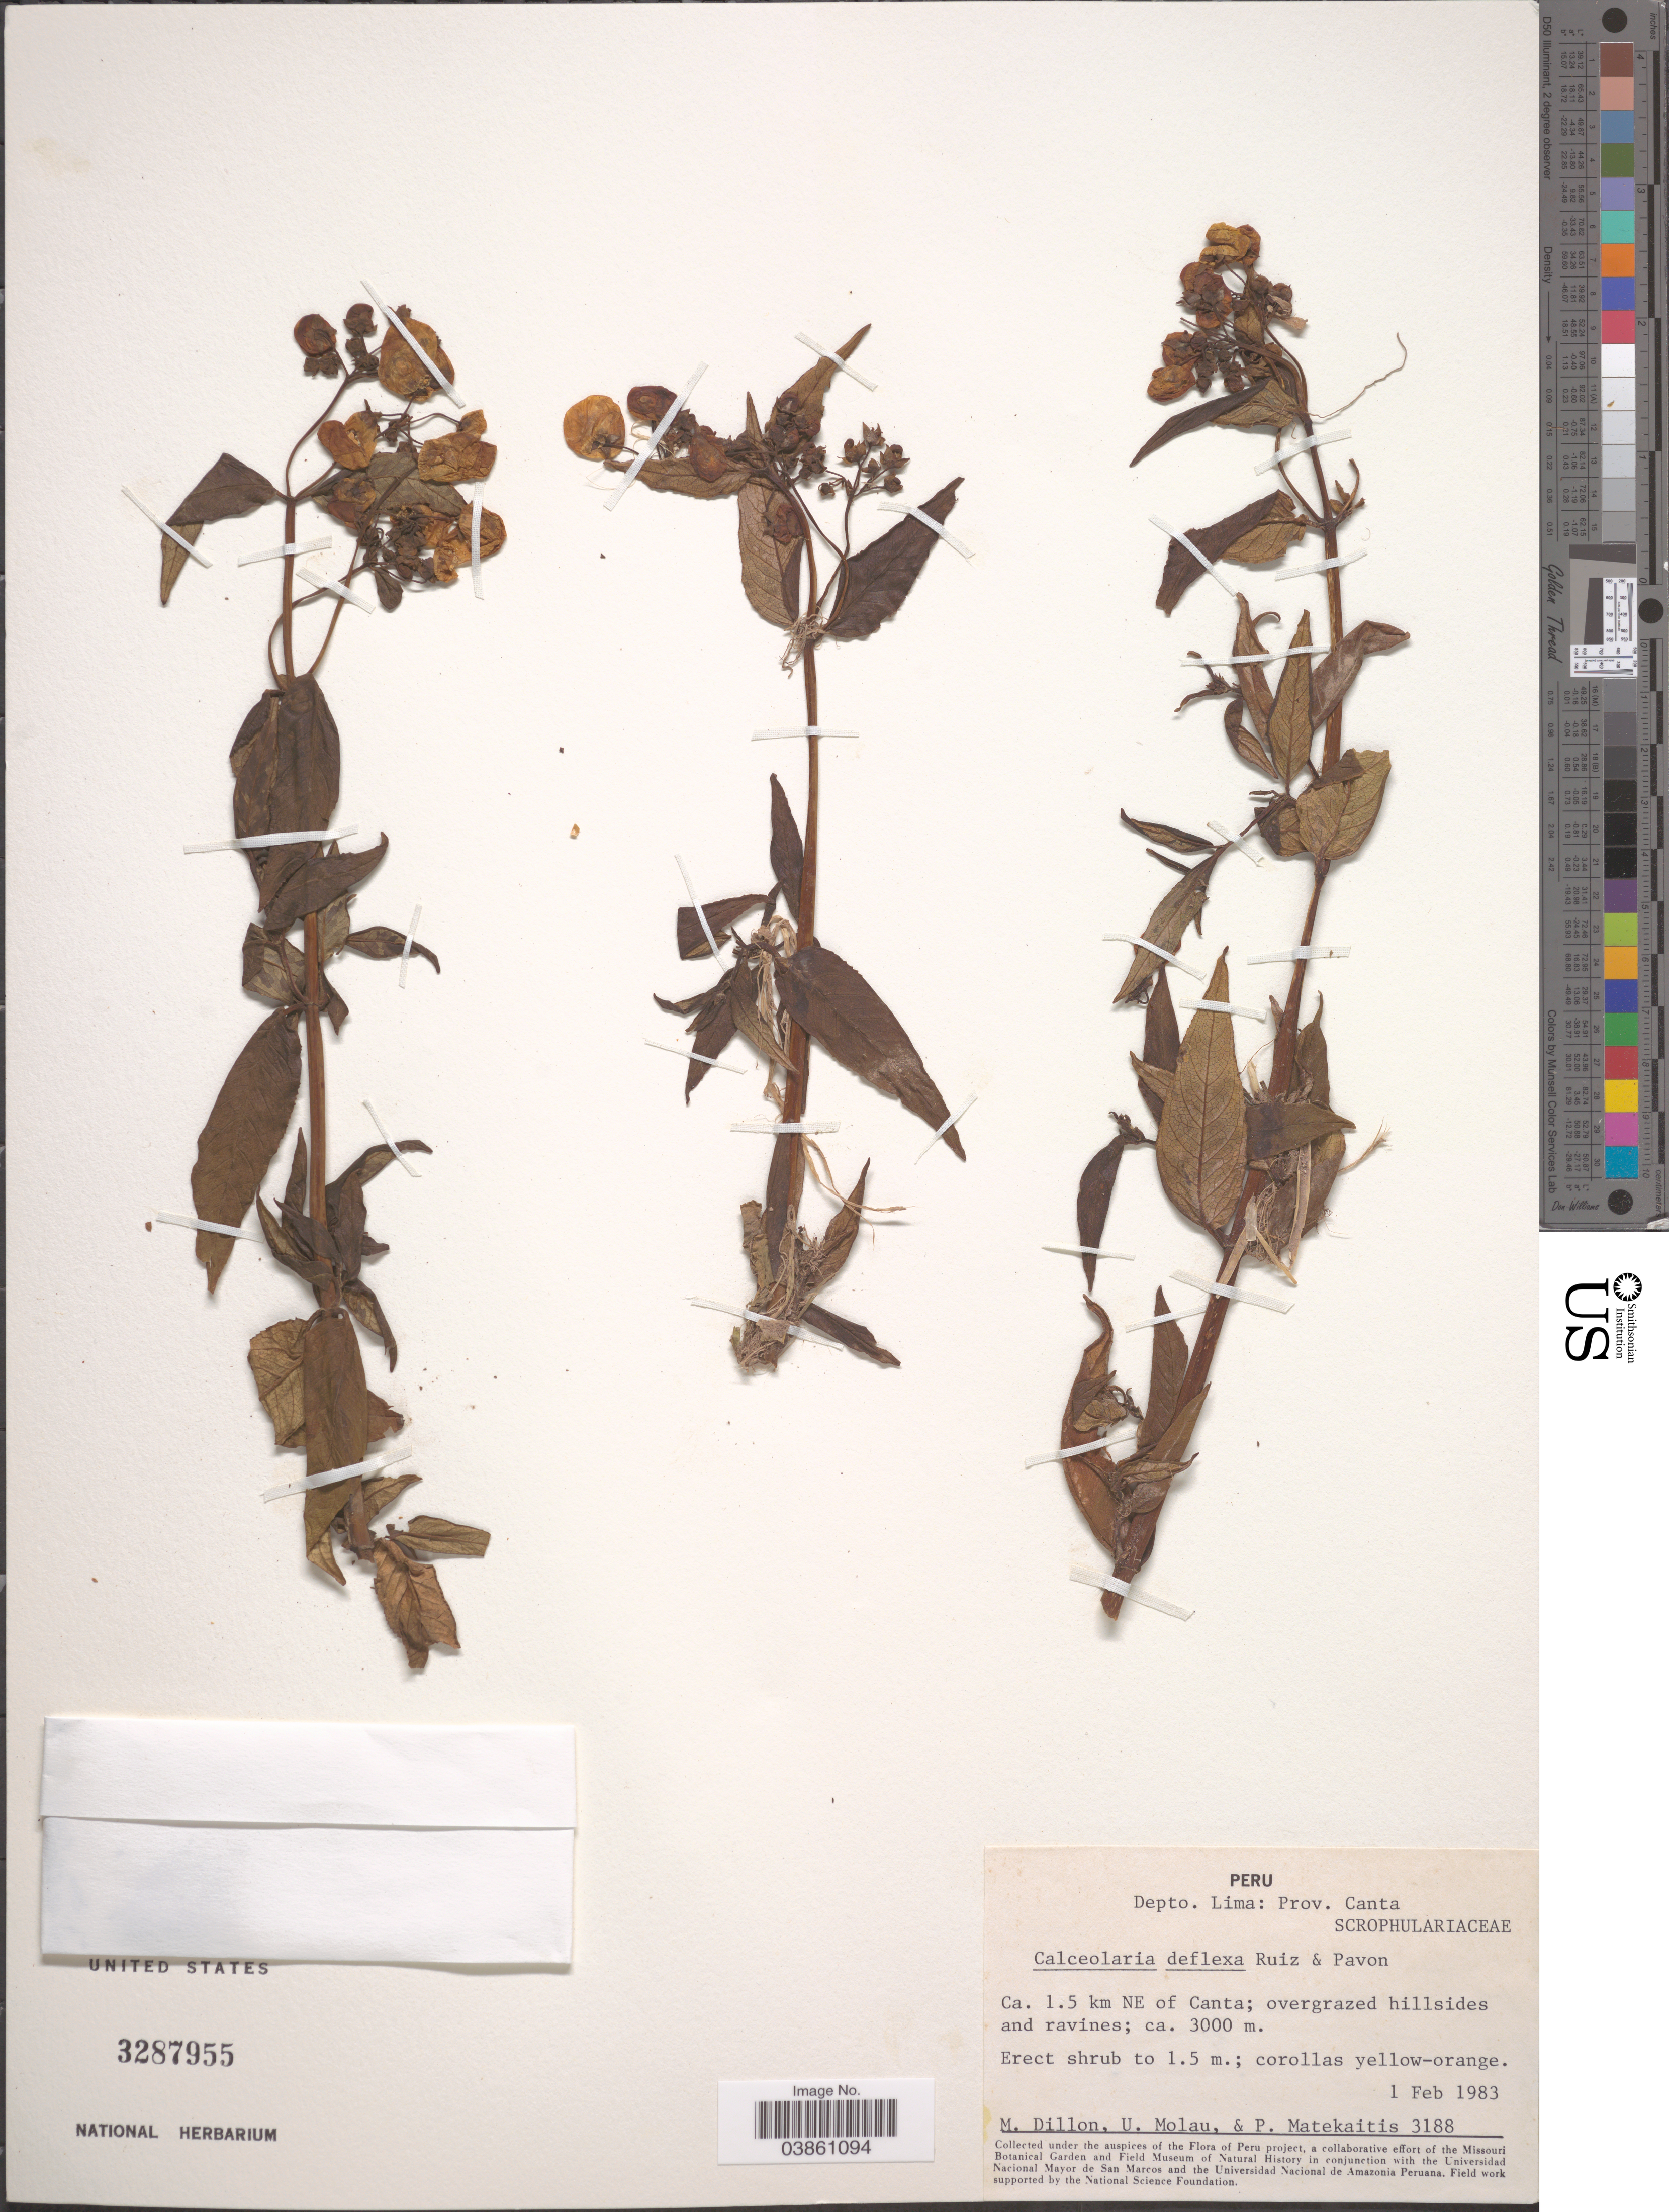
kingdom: Plantae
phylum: Tracheophyta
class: Magnoliopsida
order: Lamiales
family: Calceolariaceae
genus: Calceolaria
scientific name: Calceolaria deflexa subsp. deflexa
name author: Ruiz & Pav.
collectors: M. O. Dillon, U. Molau & P. Matekaitis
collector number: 3188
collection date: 1983-02-01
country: Peru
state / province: Lima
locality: Depto. Lima: Prov. Canta. Ca. 1.5 km NE of Canta.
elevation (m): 3000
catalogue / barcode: US 3287955